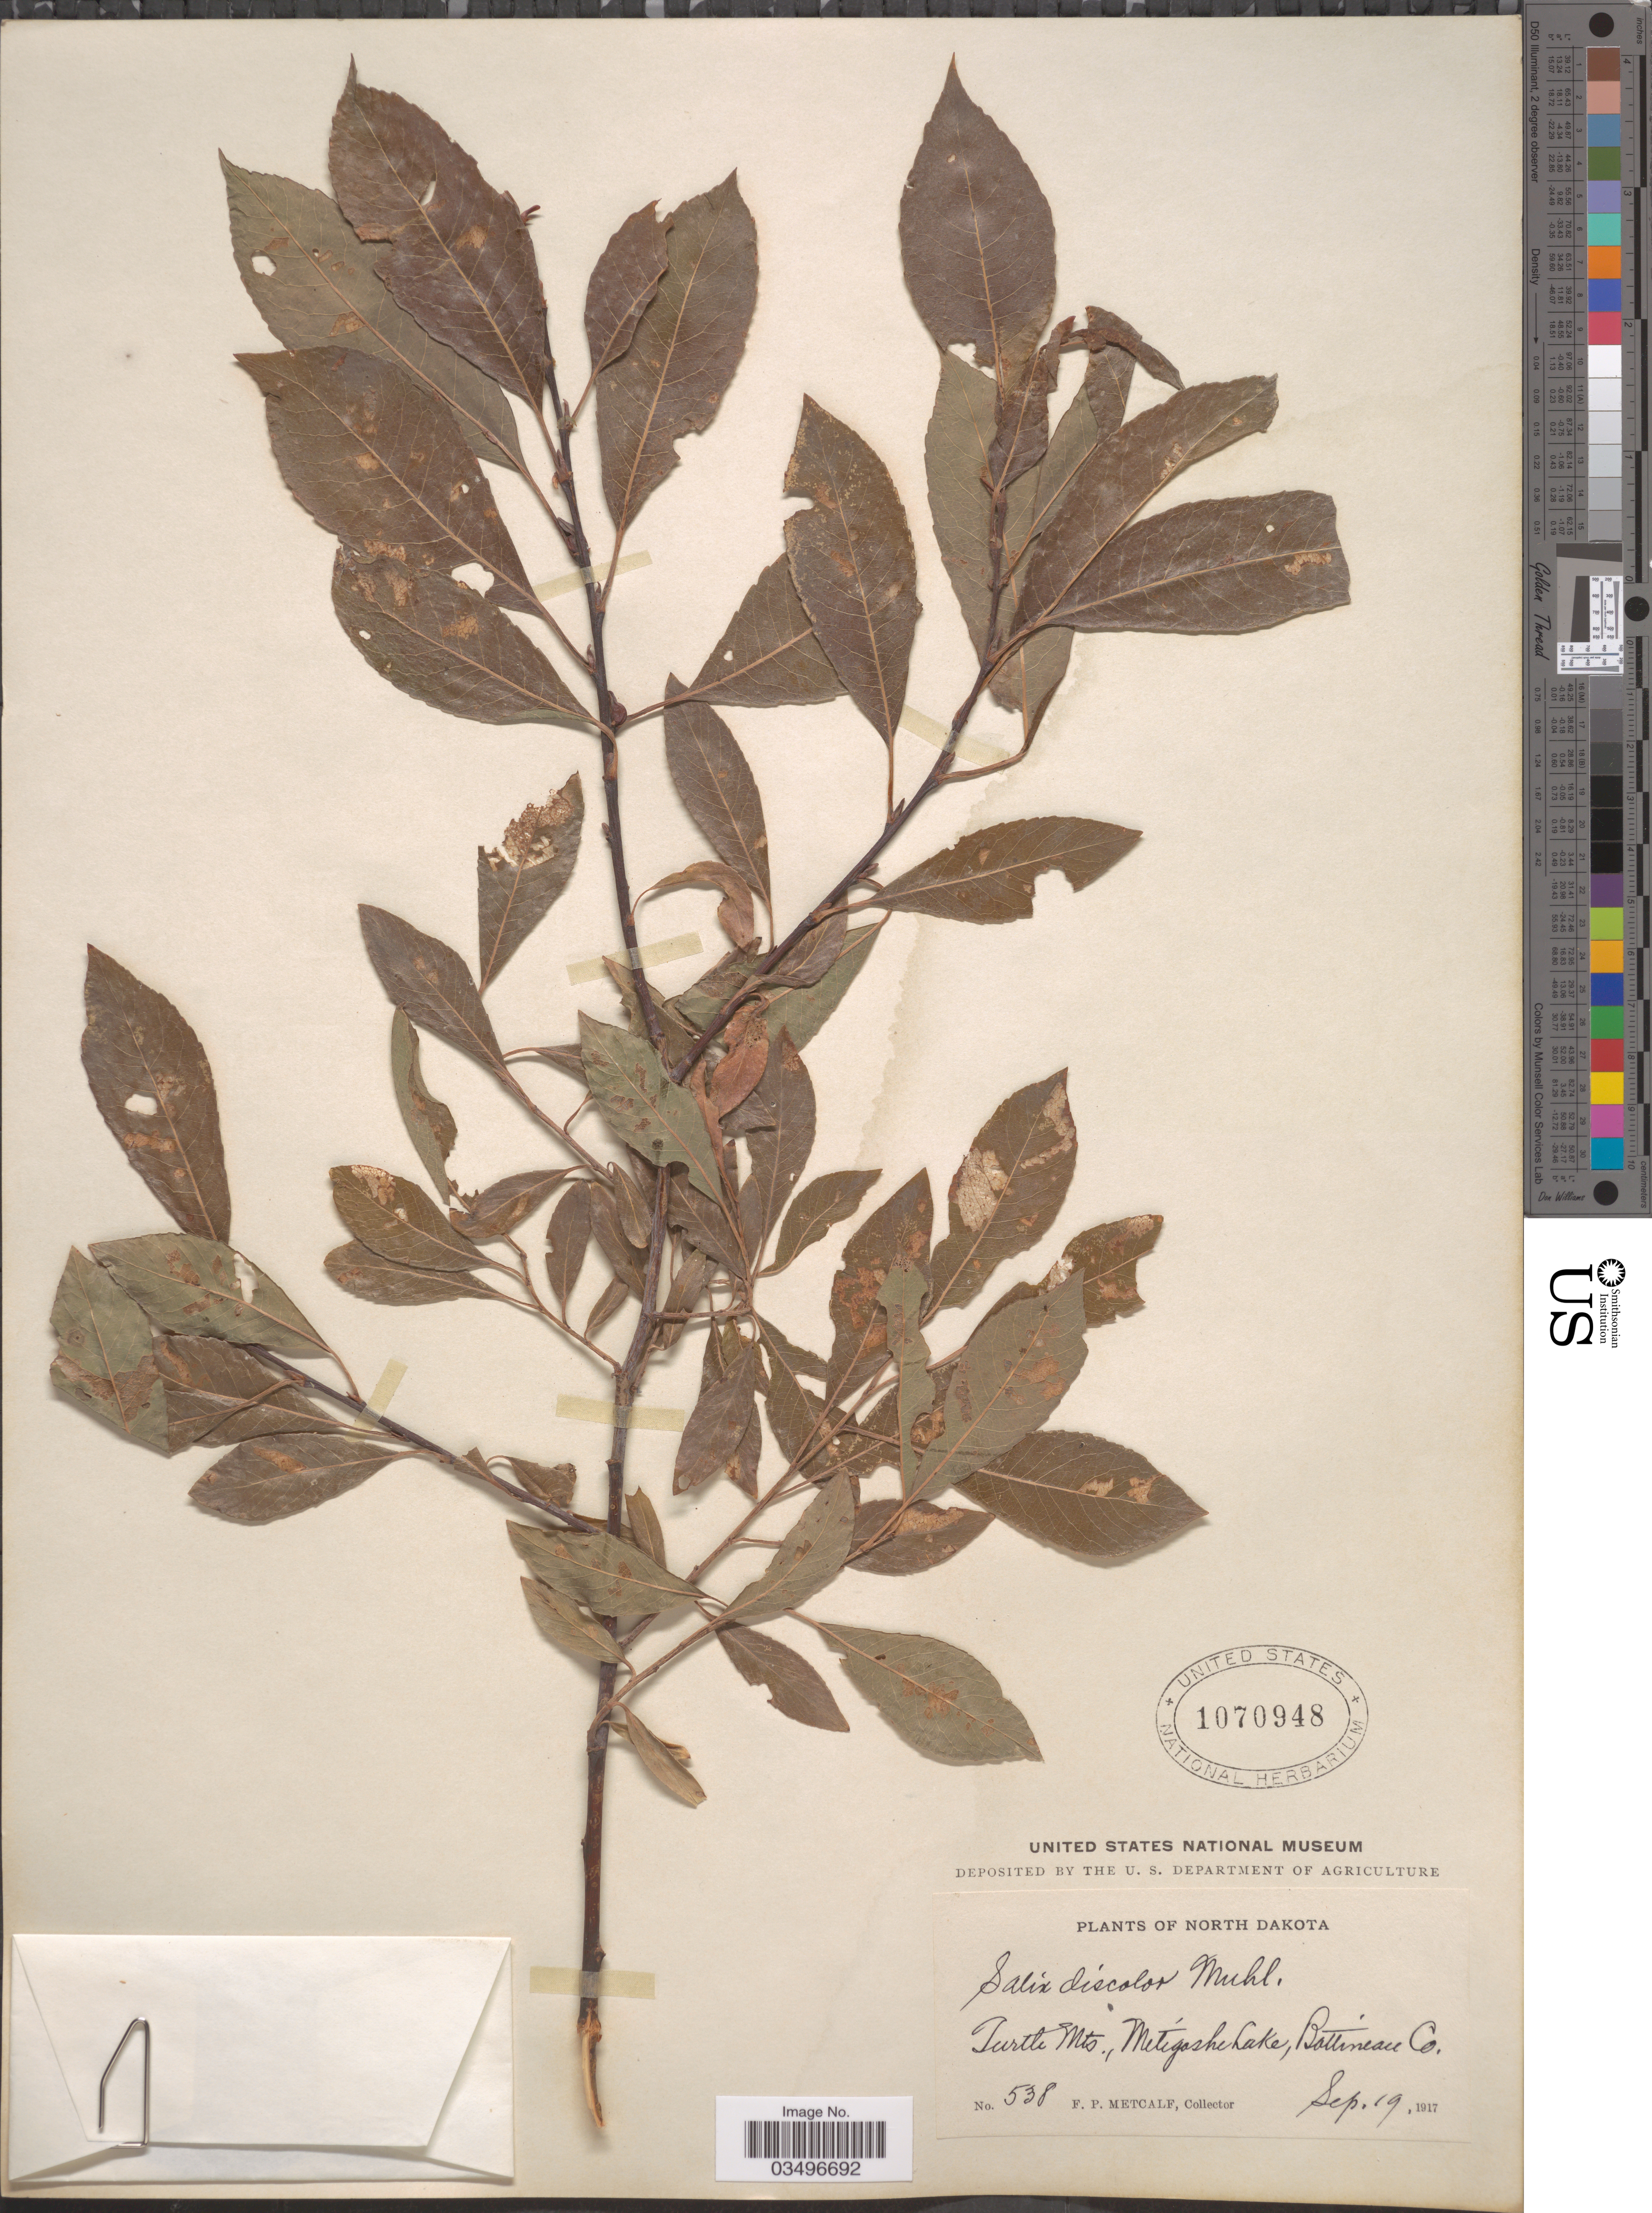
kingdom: Plantae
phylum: Tracheophyta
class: Magnoliopsida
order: Malpighiales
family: Salicaceae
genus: Salix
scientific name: Salix discolor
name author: Muhl.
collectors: F. Metcalf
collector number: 538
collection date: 1917-09-19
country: United States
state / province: North Dakota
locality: Turtle Mts., Metigoshe Lake, Bottineau Co.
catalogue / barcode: US 1070948